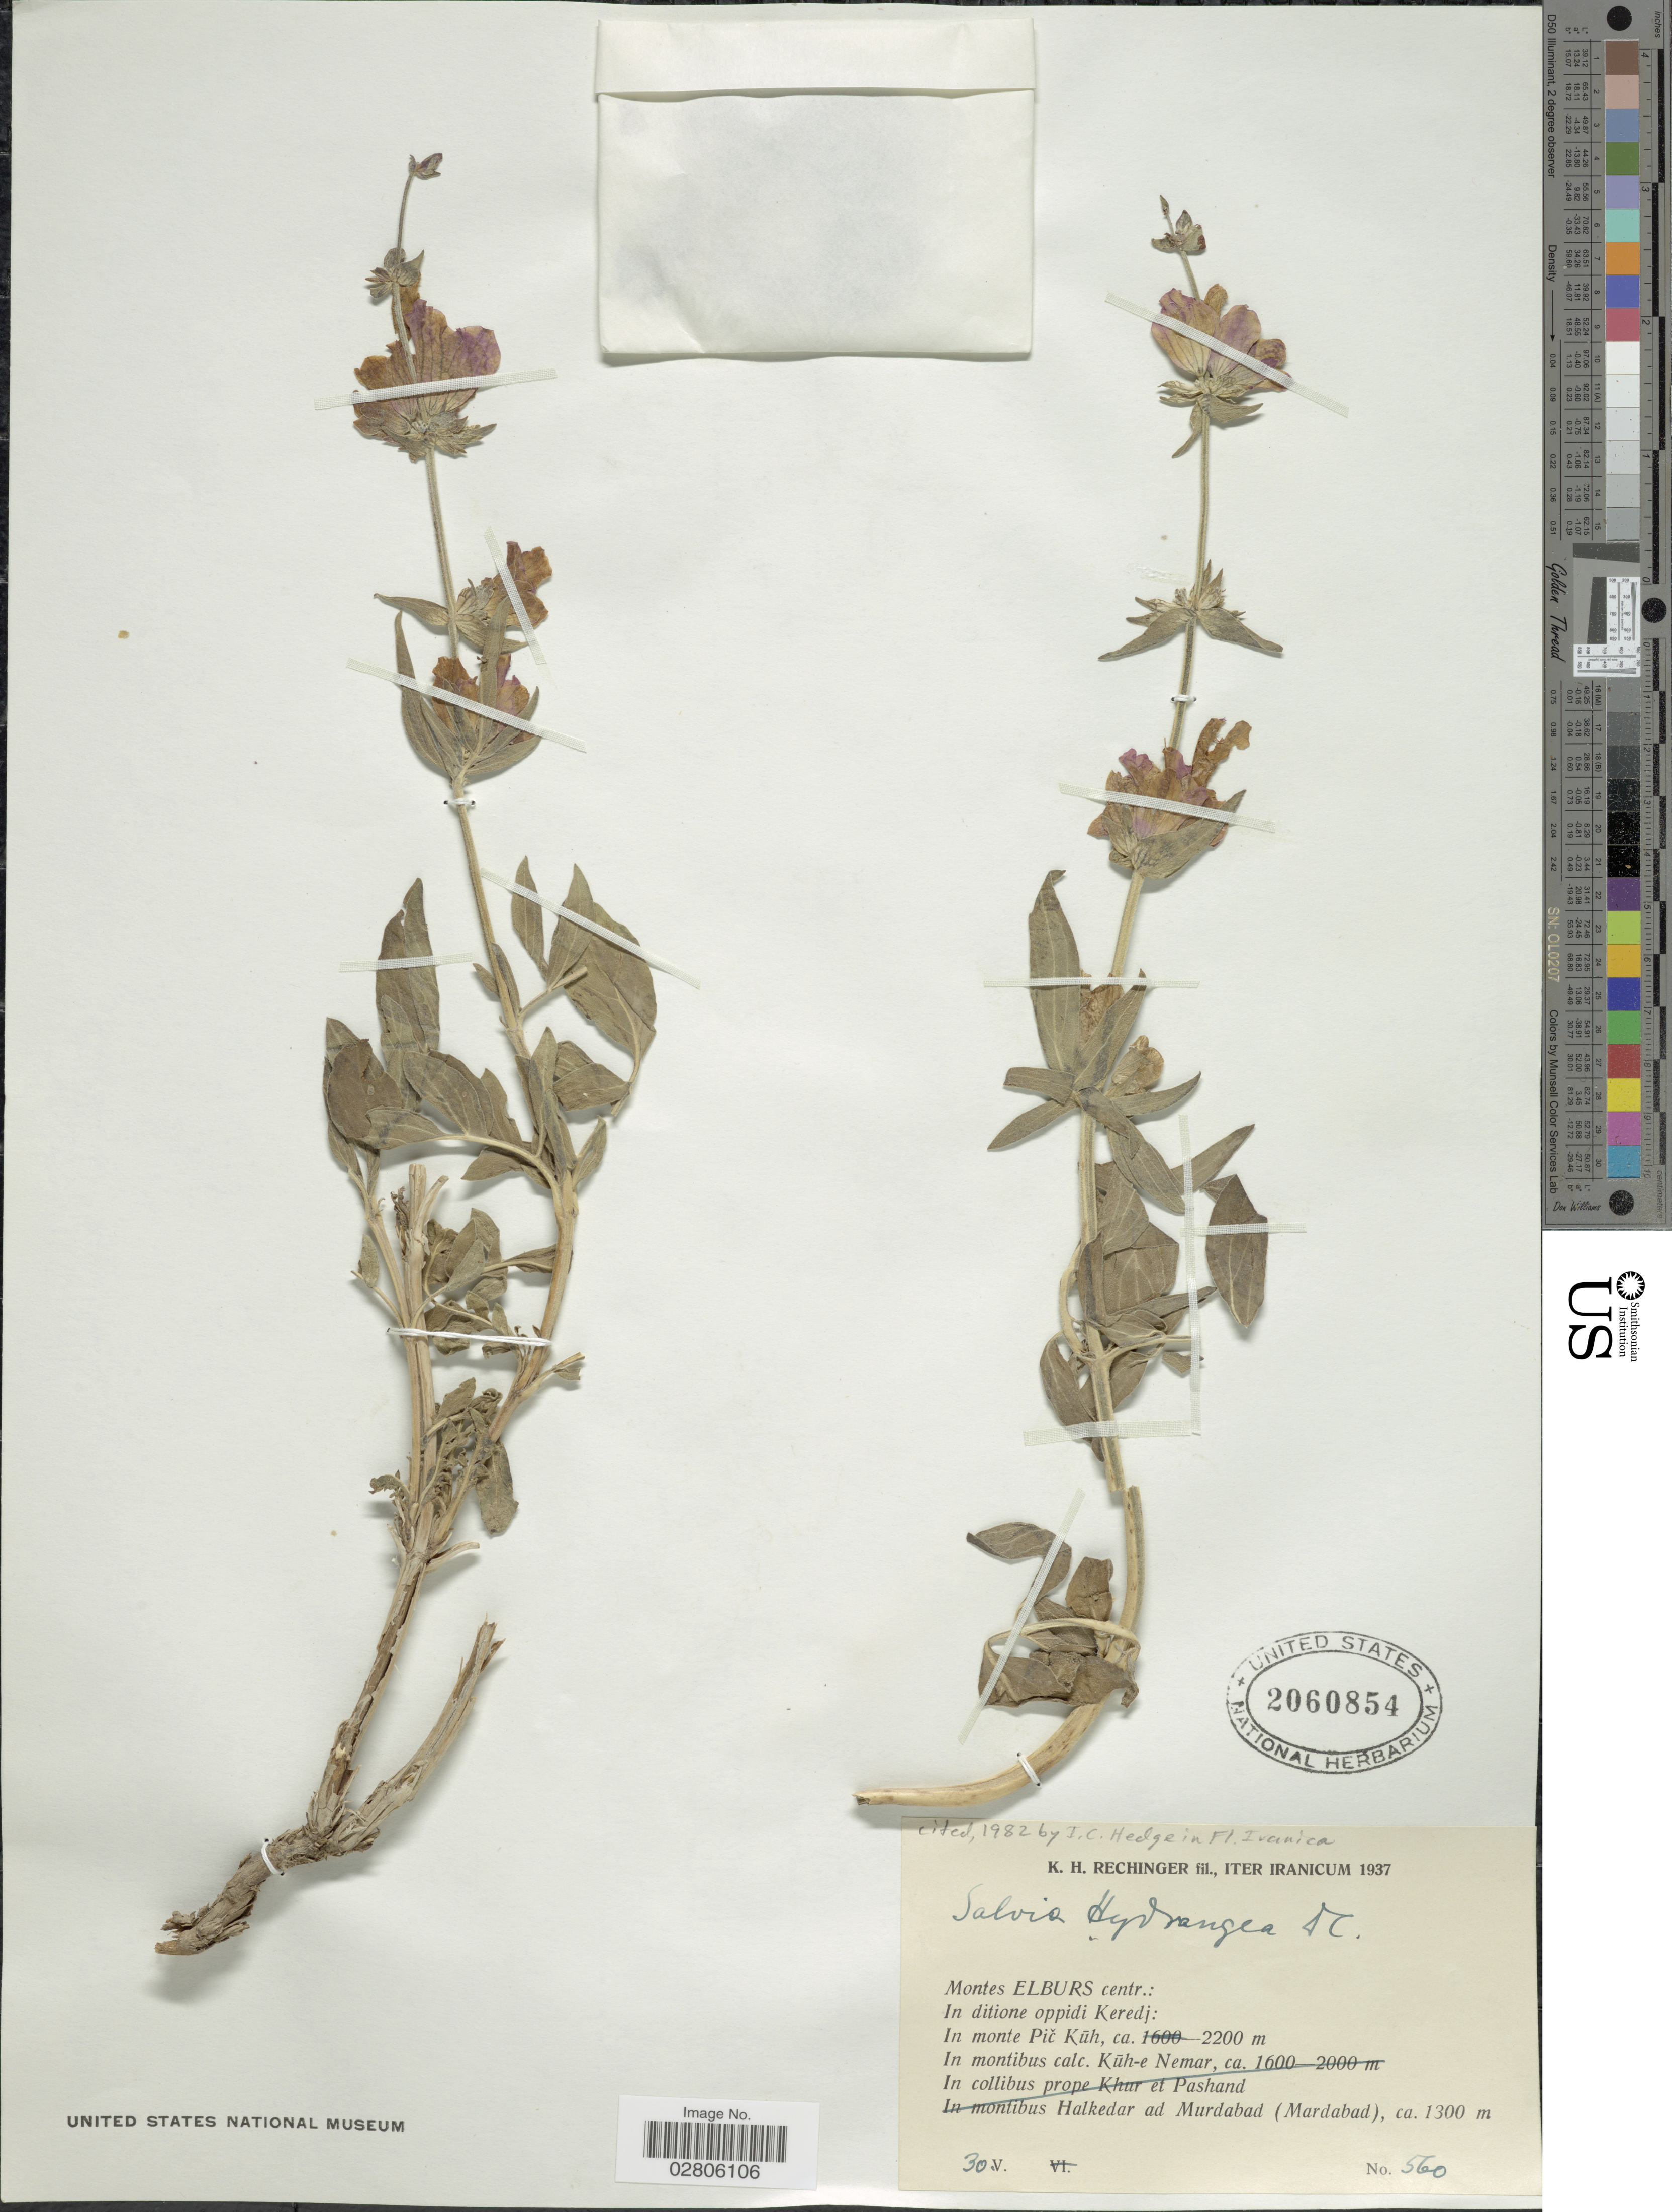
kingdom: Plantae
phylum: Tracheophyta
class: Magnoliopsida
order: Lamiales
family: Lamiaceae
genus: Salvia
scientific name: Salvia hydrangea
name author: DC. ex Benth.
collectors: K. H. Rechinger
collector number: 560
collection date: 1937-05-30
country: Iran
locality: Montes Elburs centr.: In ditione oppidi Keredj: In monte Pic Kúh.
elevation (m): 2200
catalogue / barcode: US 2060854